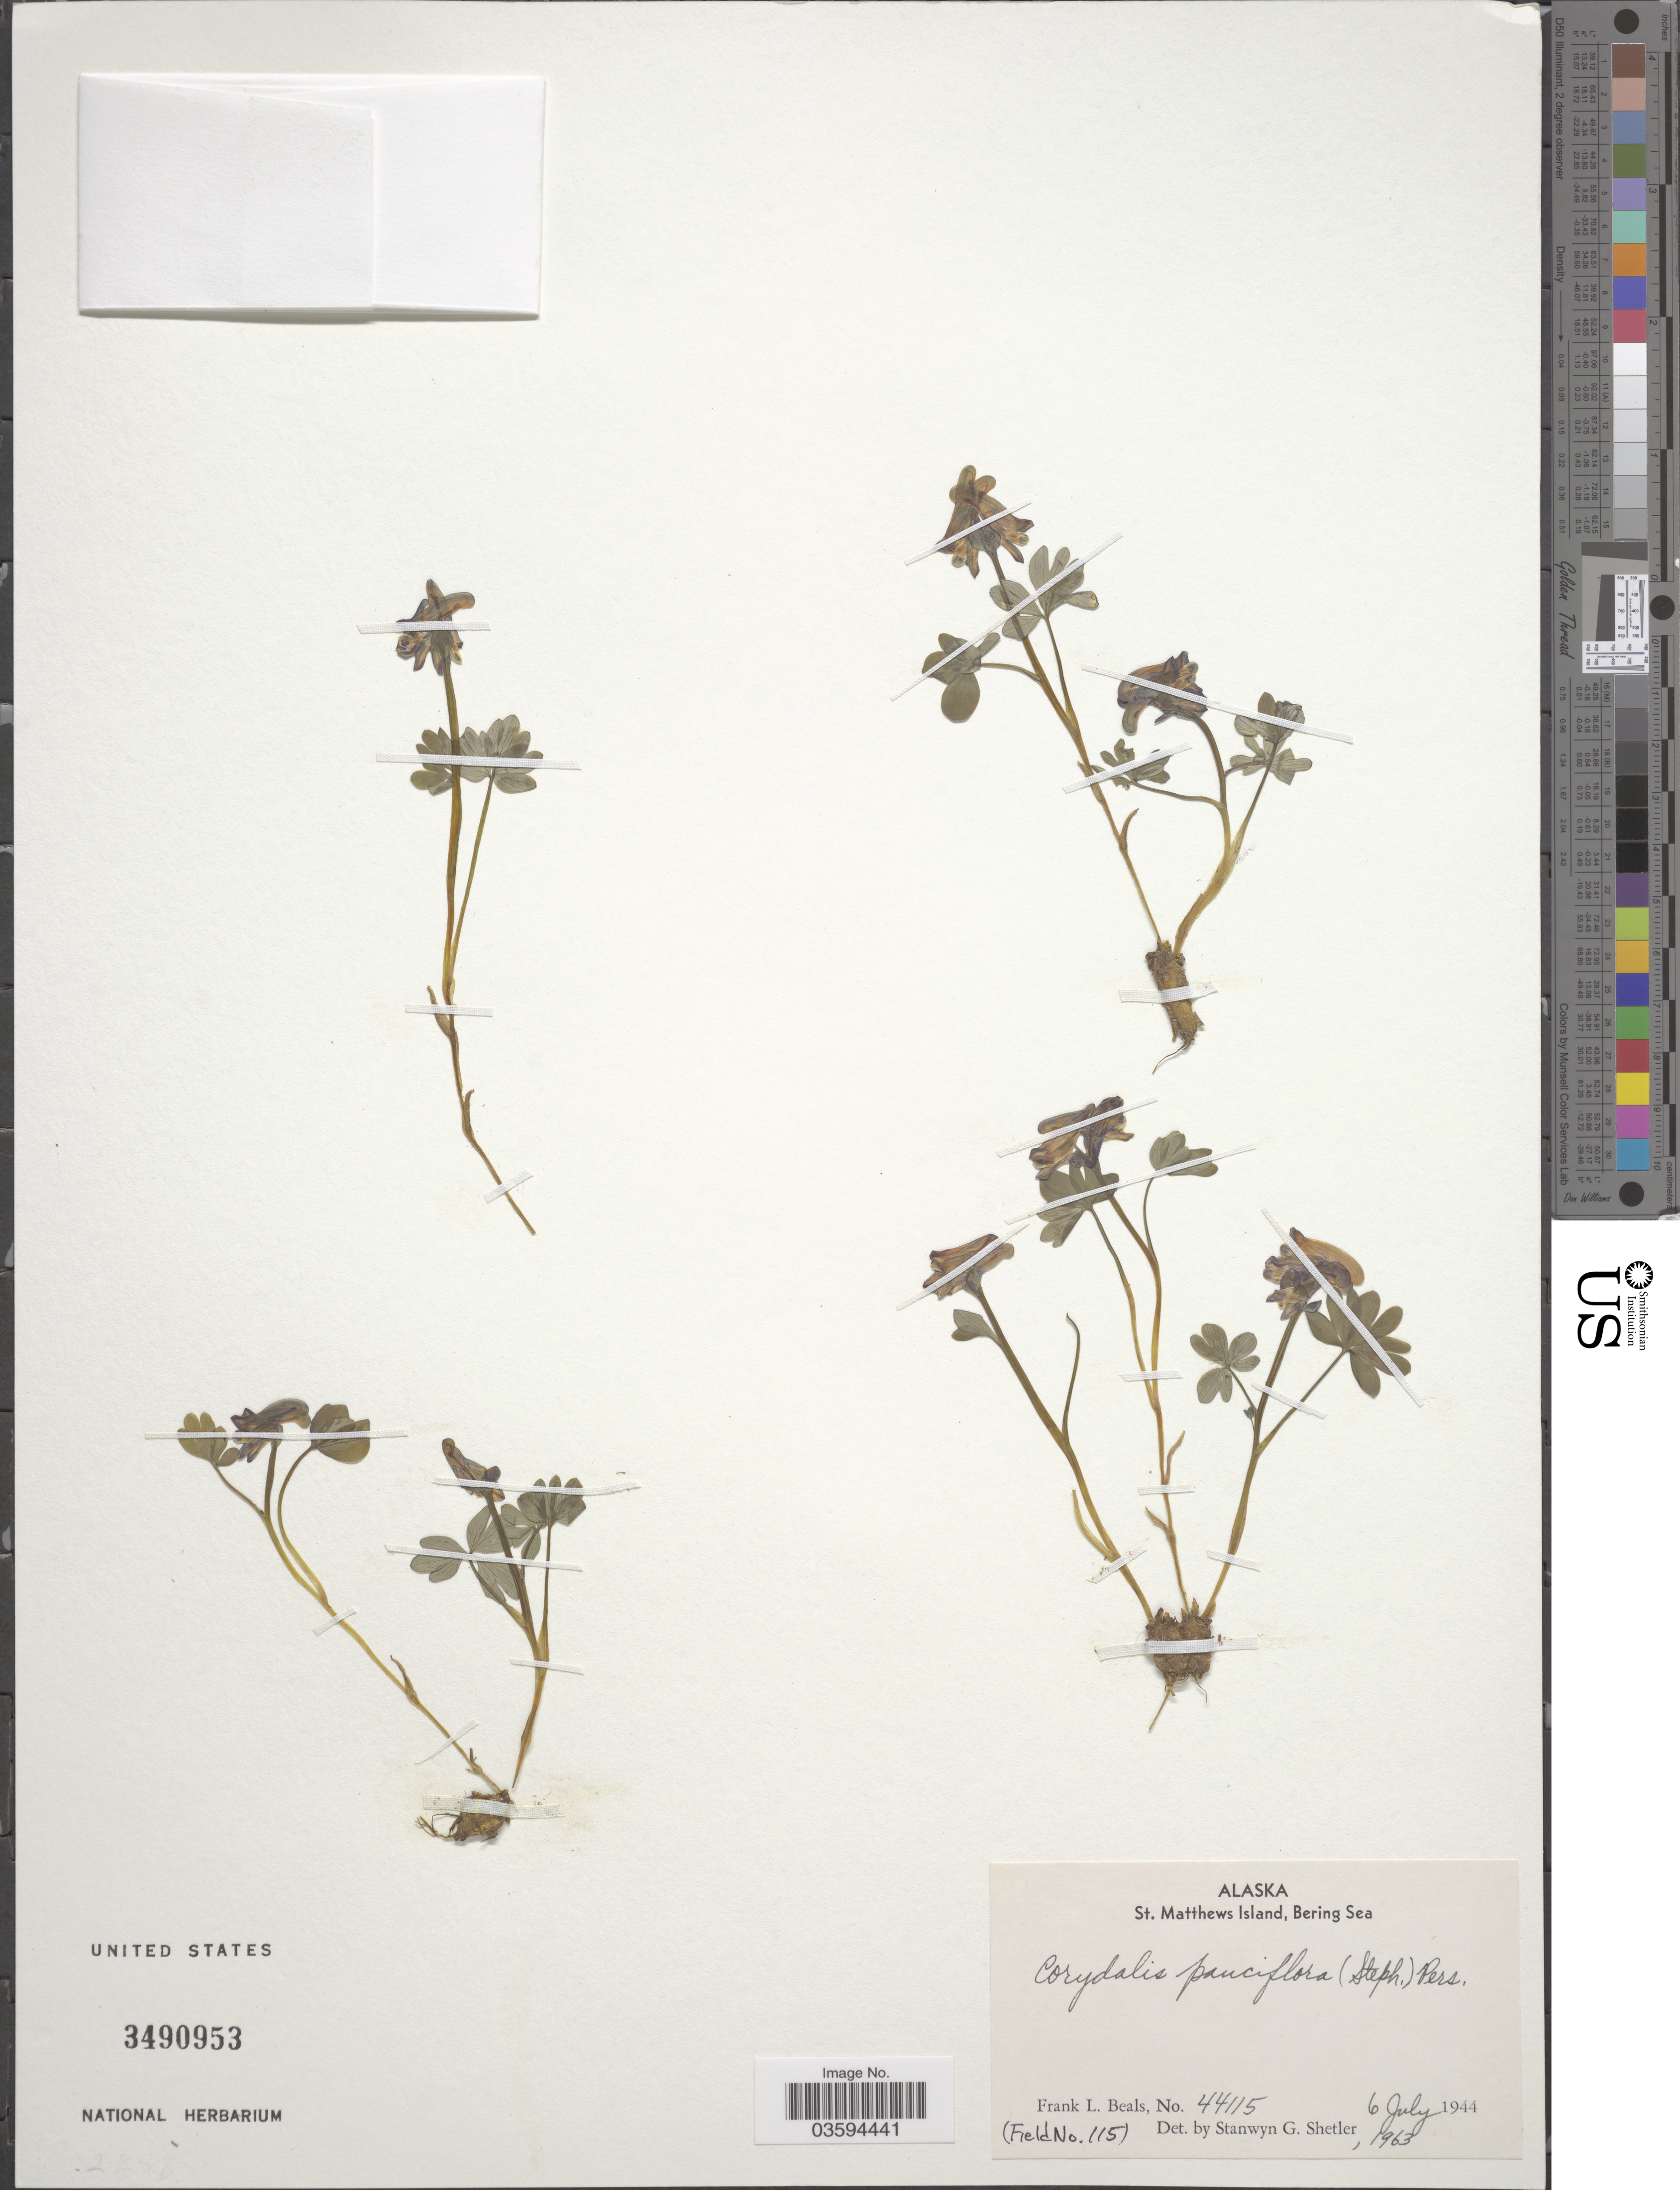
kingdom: Plantae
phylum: Tracheophyta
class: Magnoliopsida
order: Ranunculales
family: Papaveraceae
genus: Corydalis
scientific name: Corydalis pauciflora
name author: (Stephan) Pers.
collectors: F. Beals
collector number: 44115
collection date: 1944-07-06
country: United States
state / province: Alaska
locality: St. Matthews Island, Bering Sea.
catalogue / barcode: US 3490953